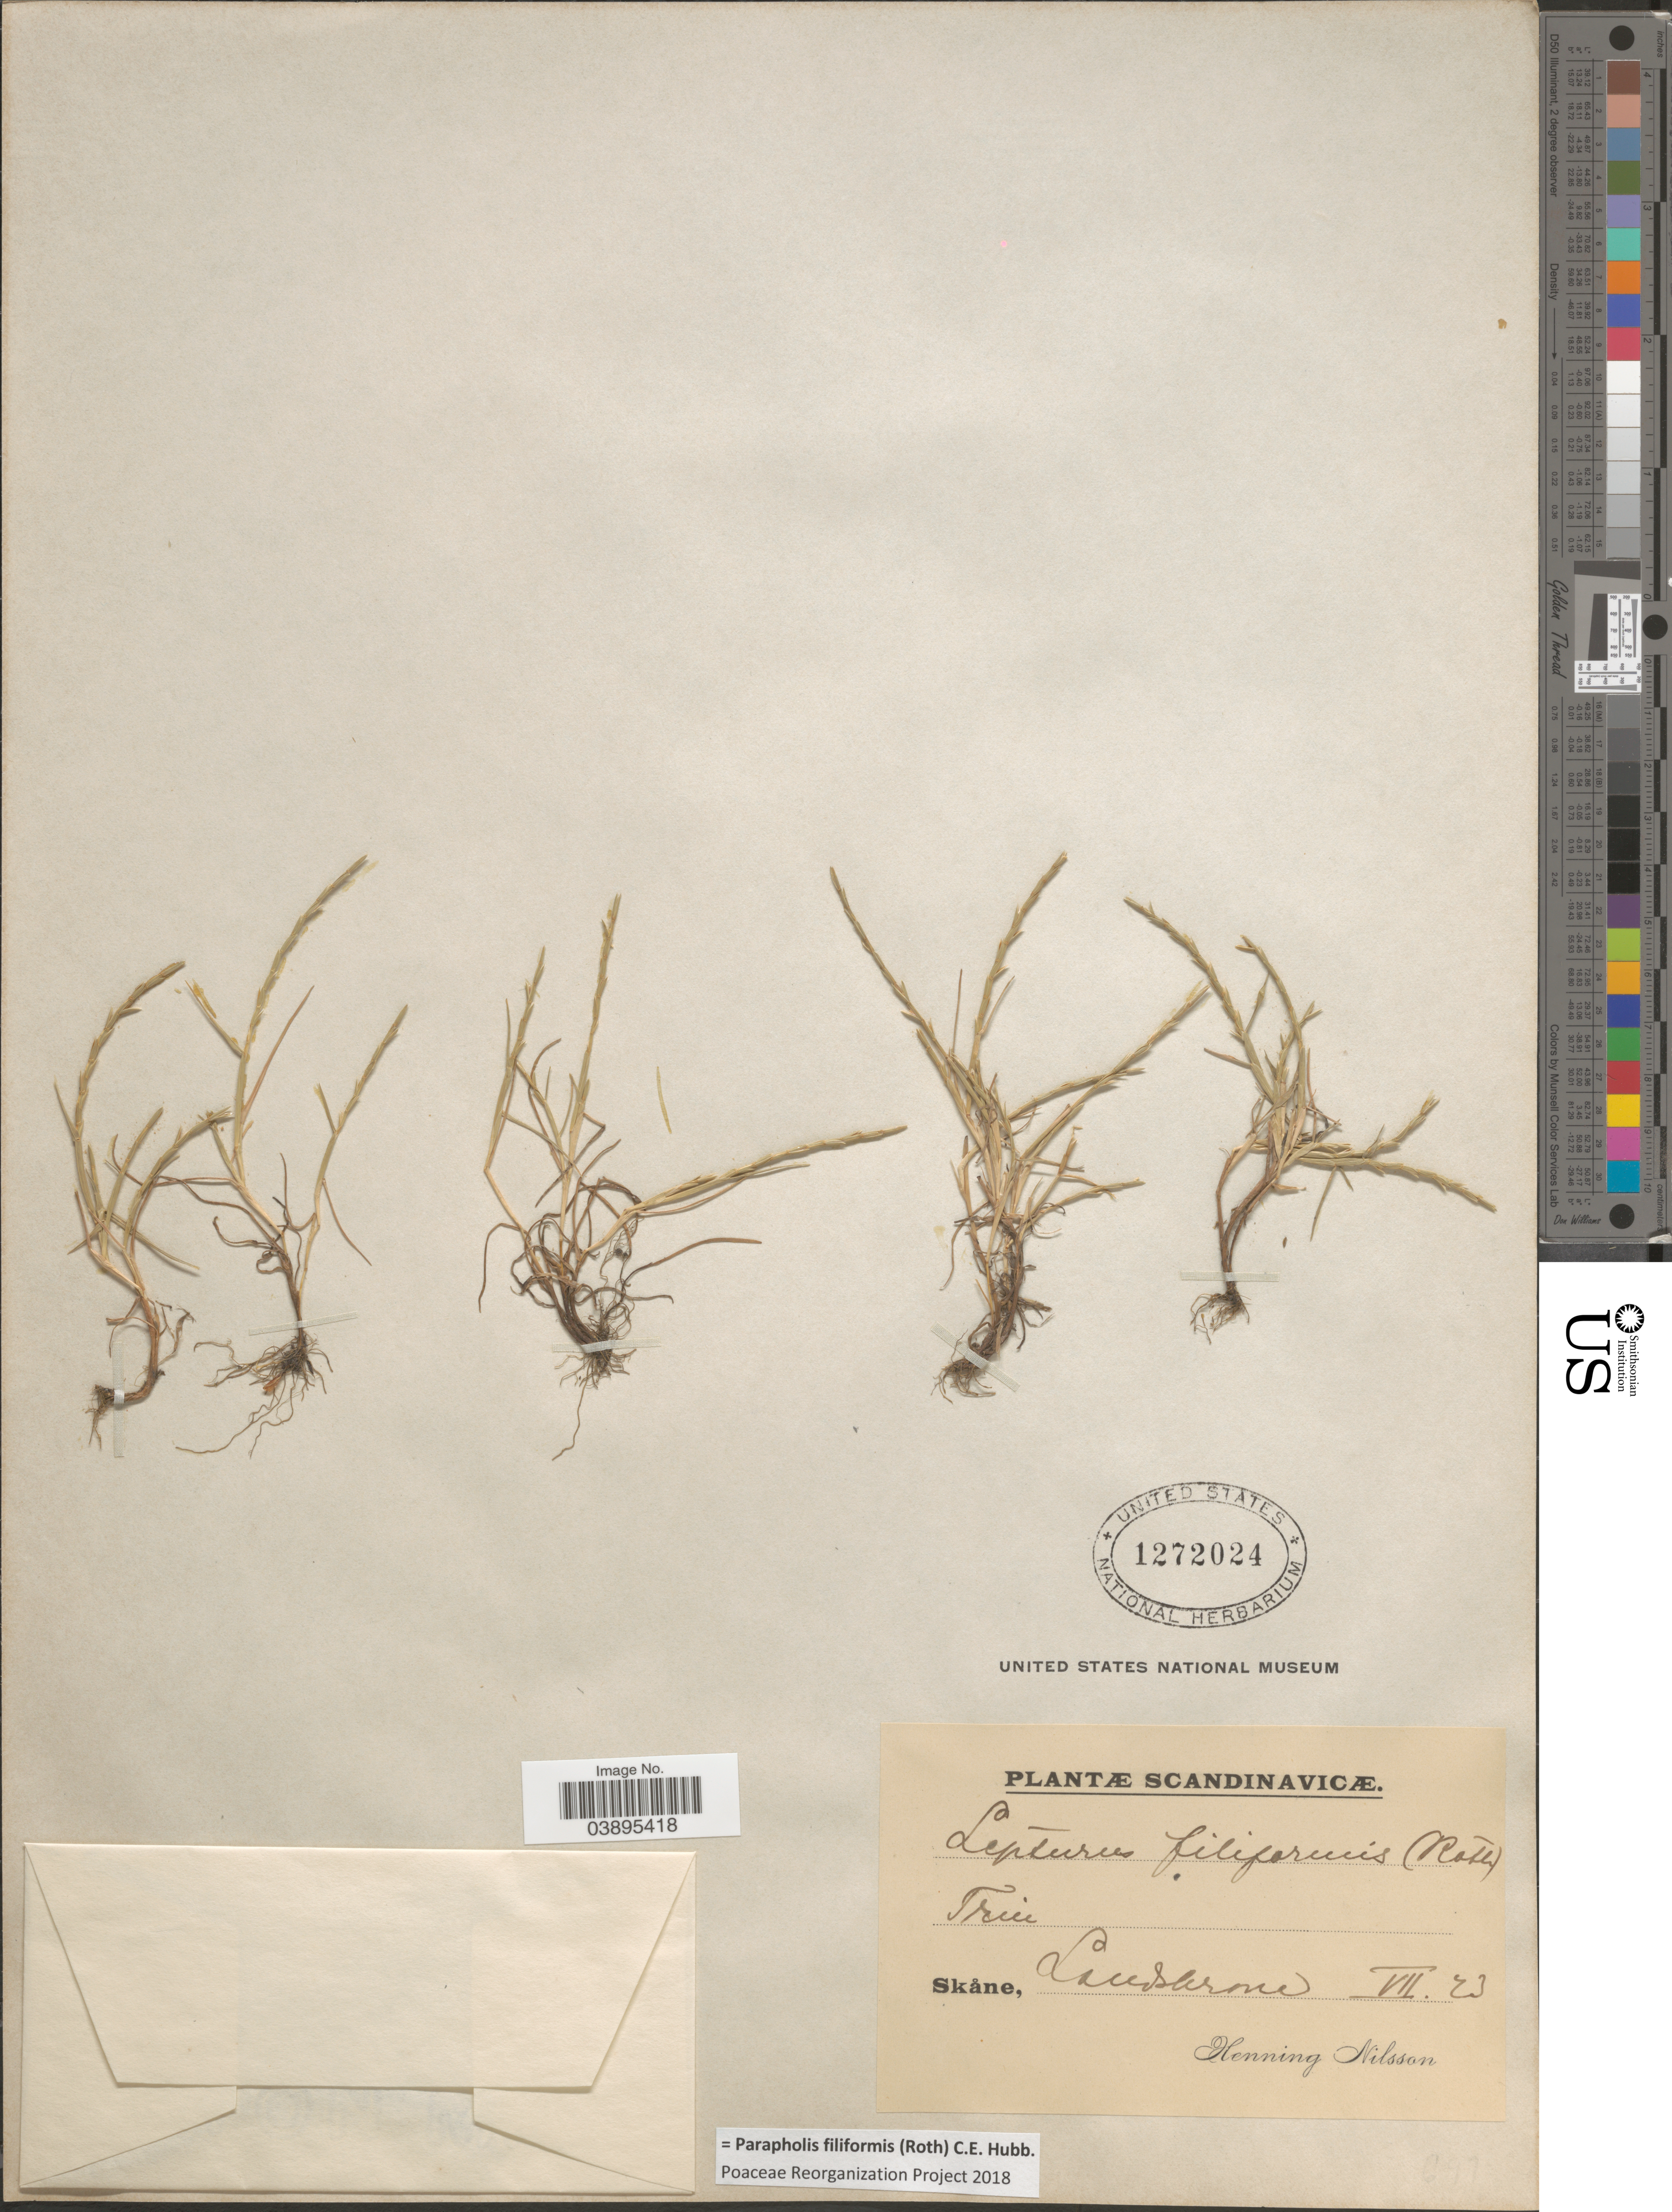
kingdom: Plantae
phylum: Tracheophyta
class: Liliopsida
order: Poales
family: Poaceae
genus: Parapholis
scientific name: Parapholis filiformis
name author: (Roth) C.E. Hubb.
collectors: H. Nilsson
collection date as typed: Transcribed d/m/y: /7/23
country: Sweden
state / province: Skåne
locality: Landskrona.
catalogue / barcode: US 1272024